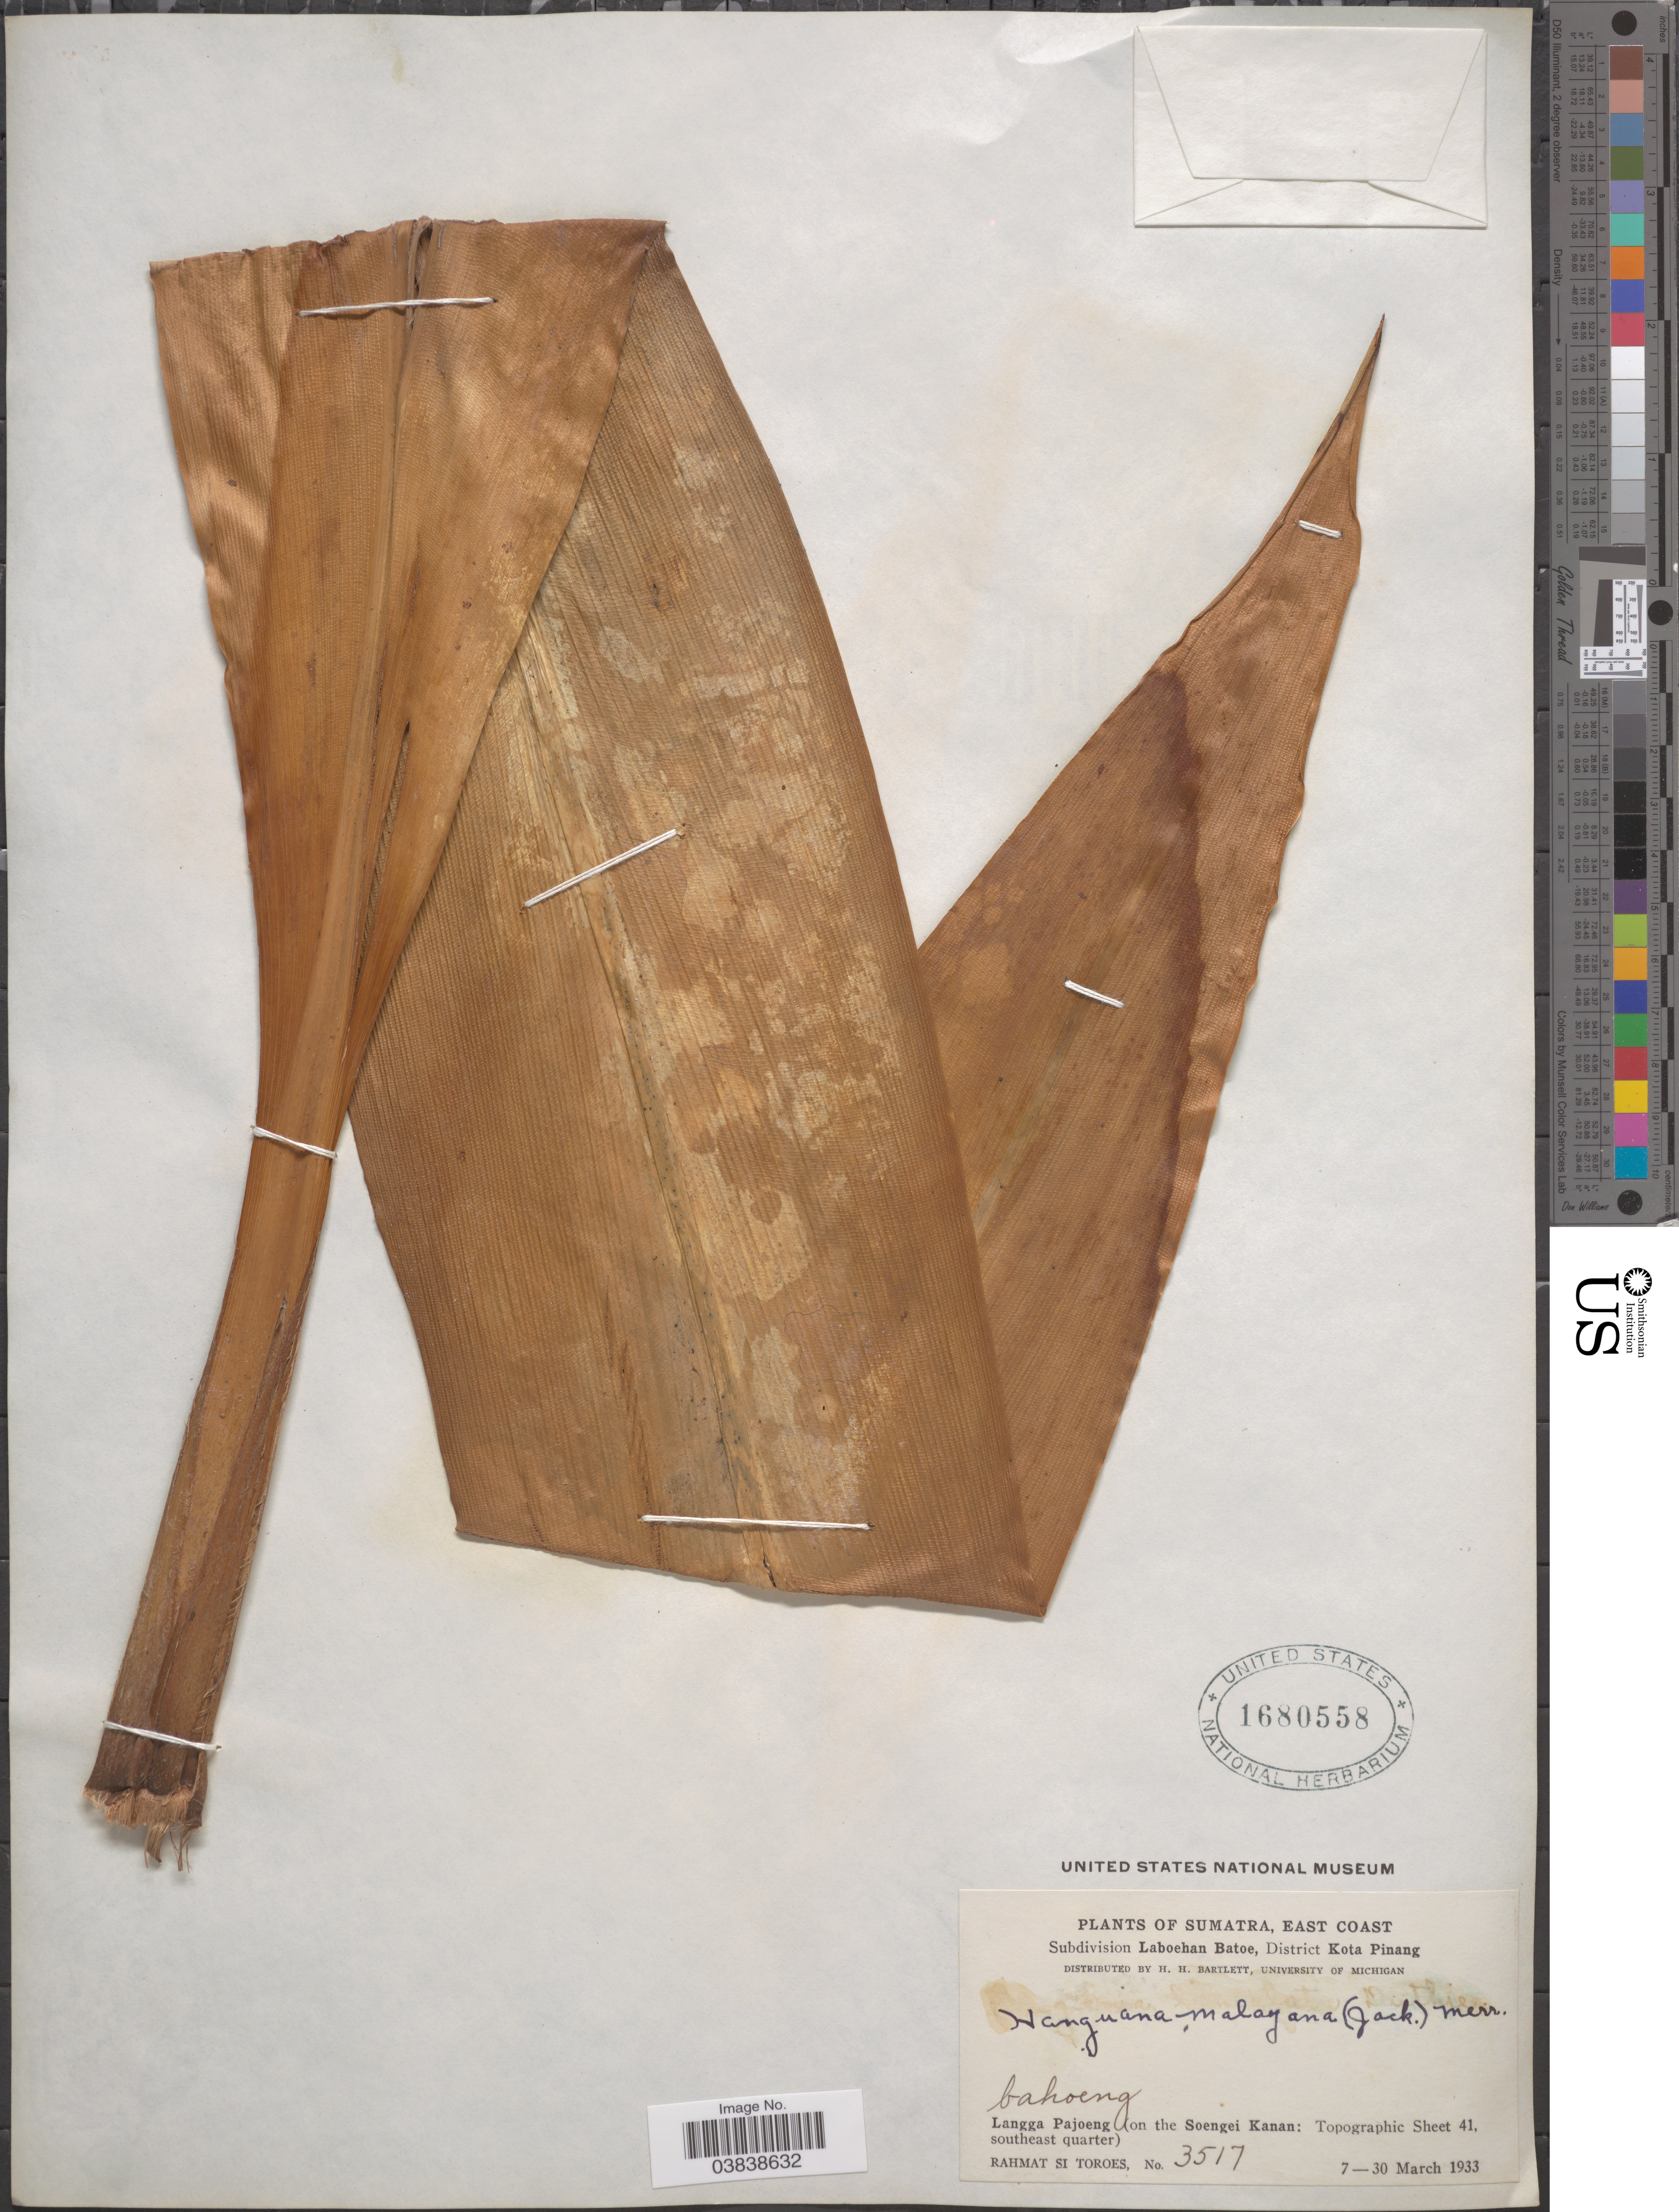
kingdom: Plantae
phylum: Tracheophyta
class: Liliopsida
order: Commelinales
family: Hanguanaceae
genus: Hanguana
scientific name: Hanguana malayana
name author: (Jack) Merr.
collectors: Rahmat Si Boeea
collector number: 3517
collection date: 1933-03-07/1933-03-30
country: Indonesia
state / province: Sumatra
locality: East Coast. Subdivision Laboehan Batoe, District Kota Pinang. Bahoen. Langga Pajoen (on the Soengei Kanan: Topographic Sheet 41, southeast quarter).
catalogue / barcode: US 1680558